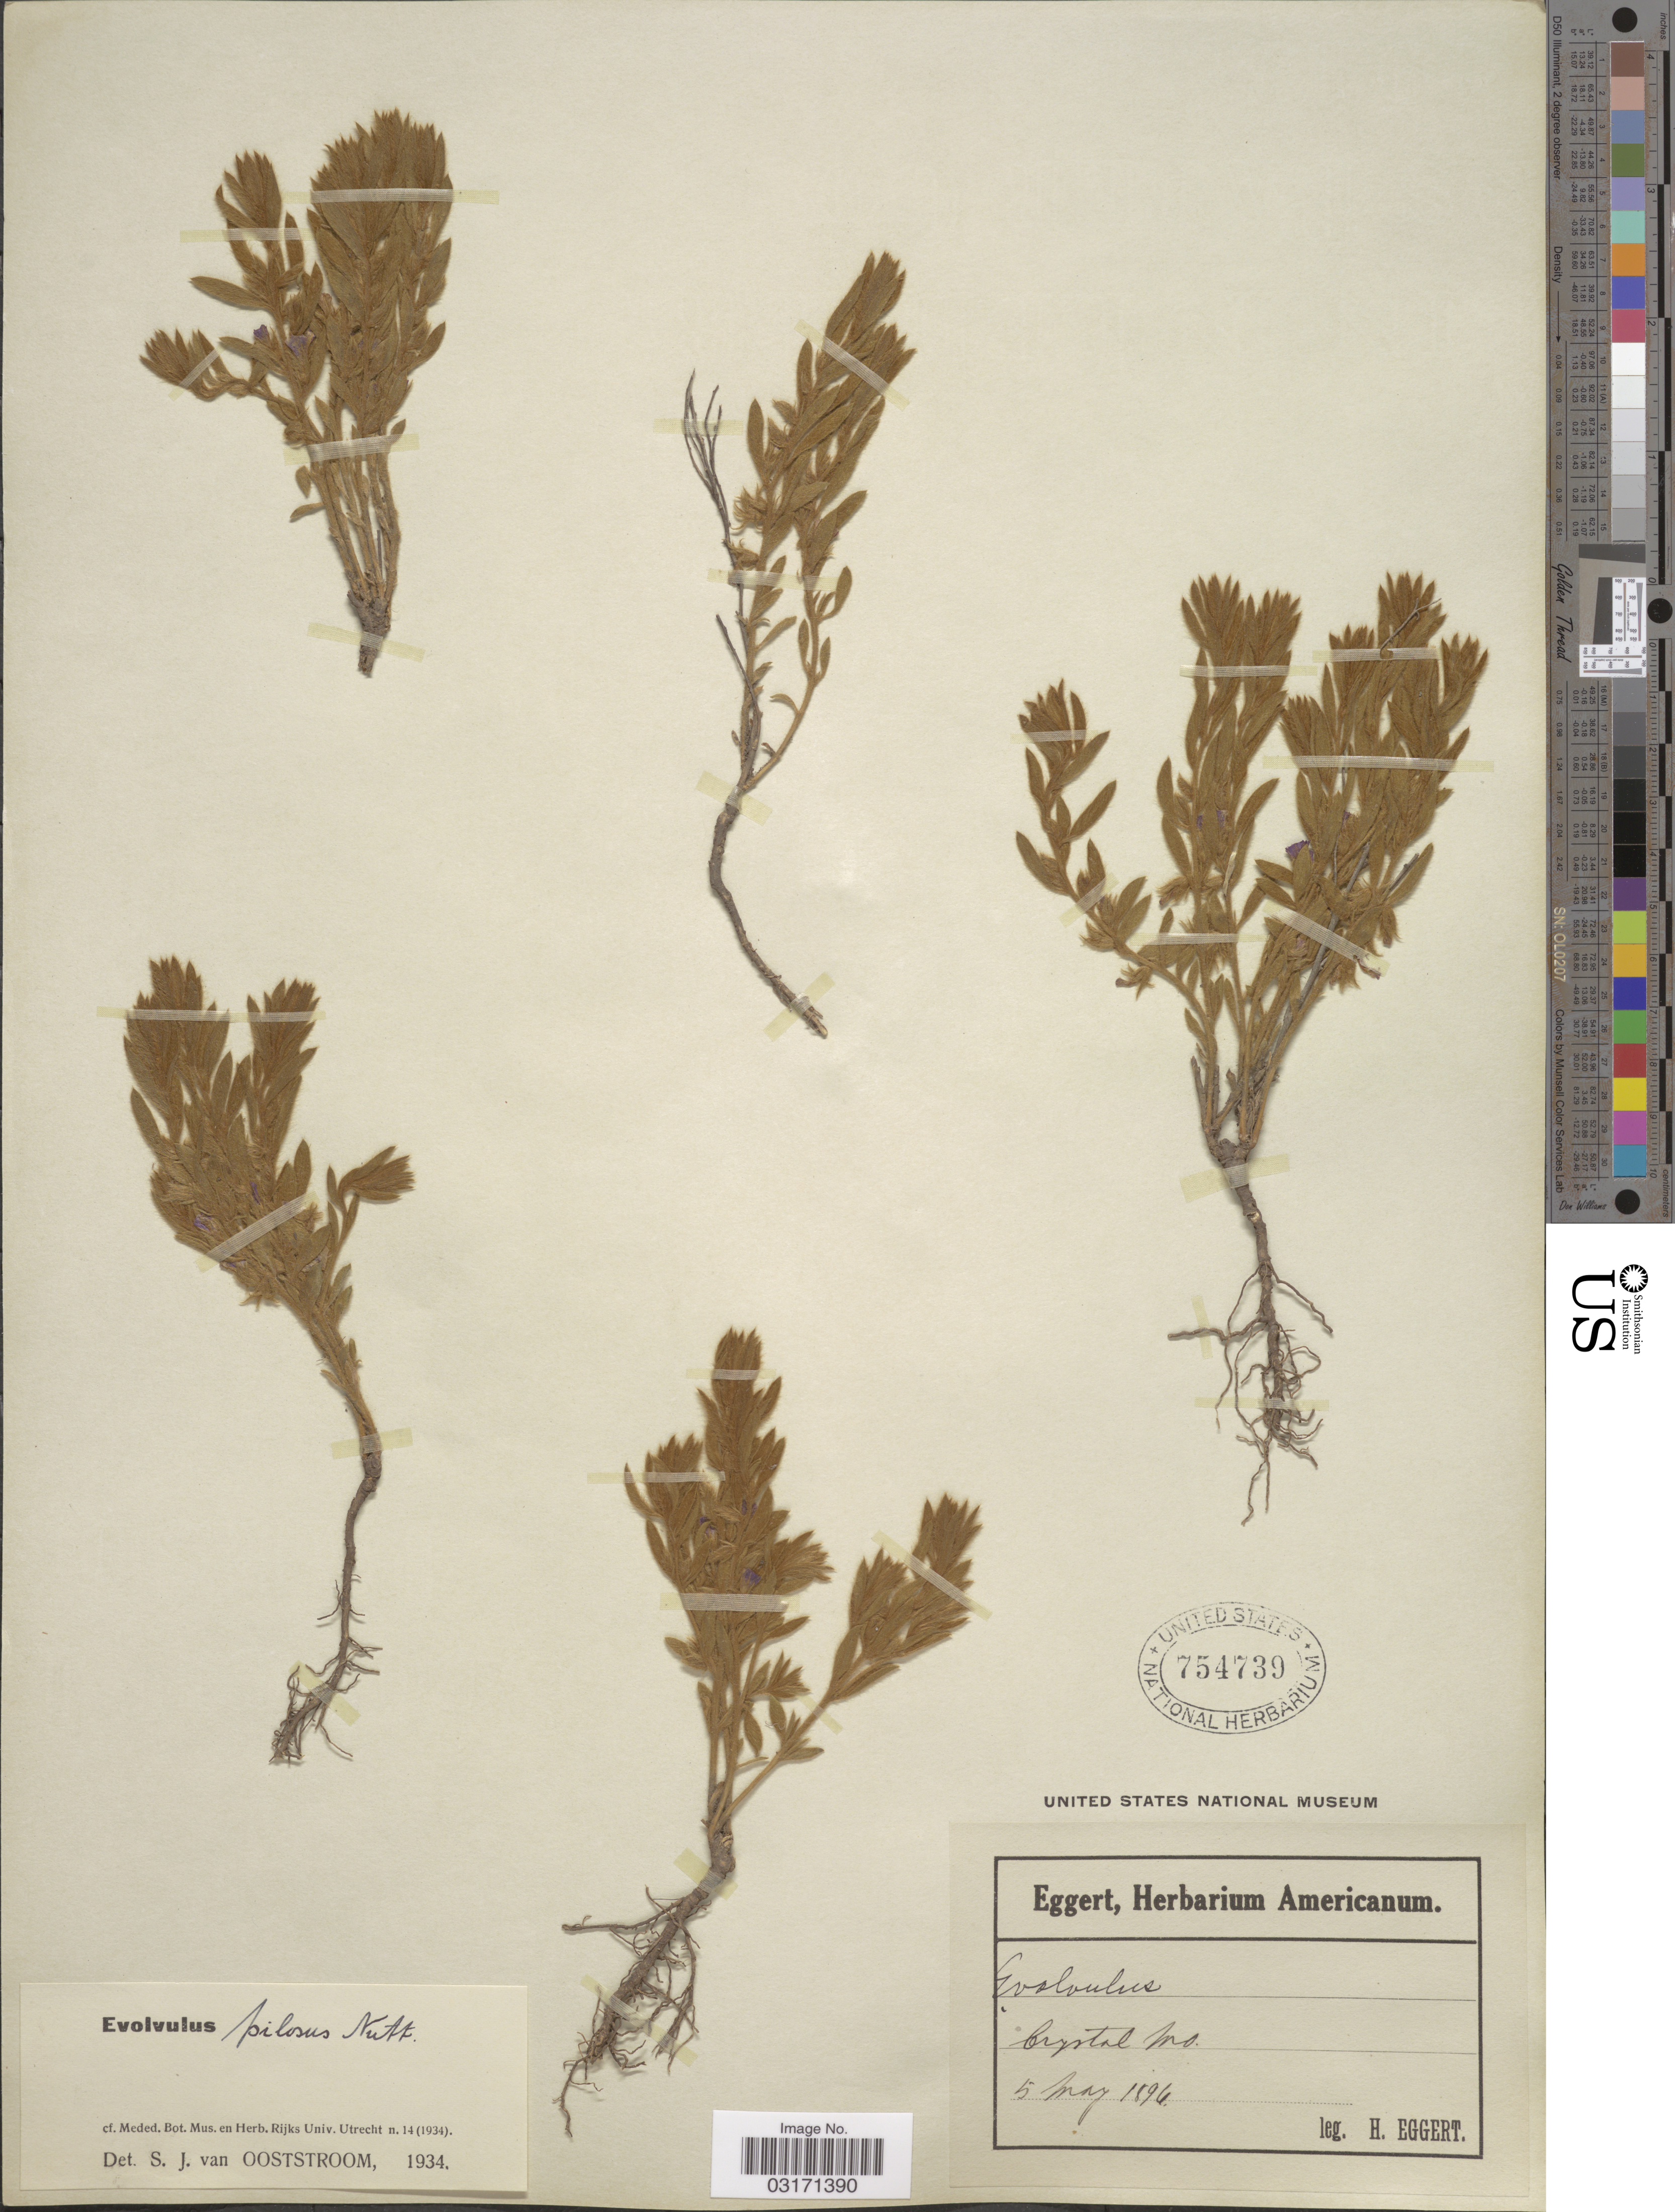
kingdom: Plantae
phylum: Tracheophyta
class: Magnoliopsida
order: Solanales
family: Convolvulaceae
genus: Evolvulus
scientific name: Evolvulus pilosus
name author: Roxb.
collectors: H. Eggert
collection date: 1896-05-05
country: United States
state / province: Missouri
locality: Crystal Mo.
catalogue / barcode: US 754739